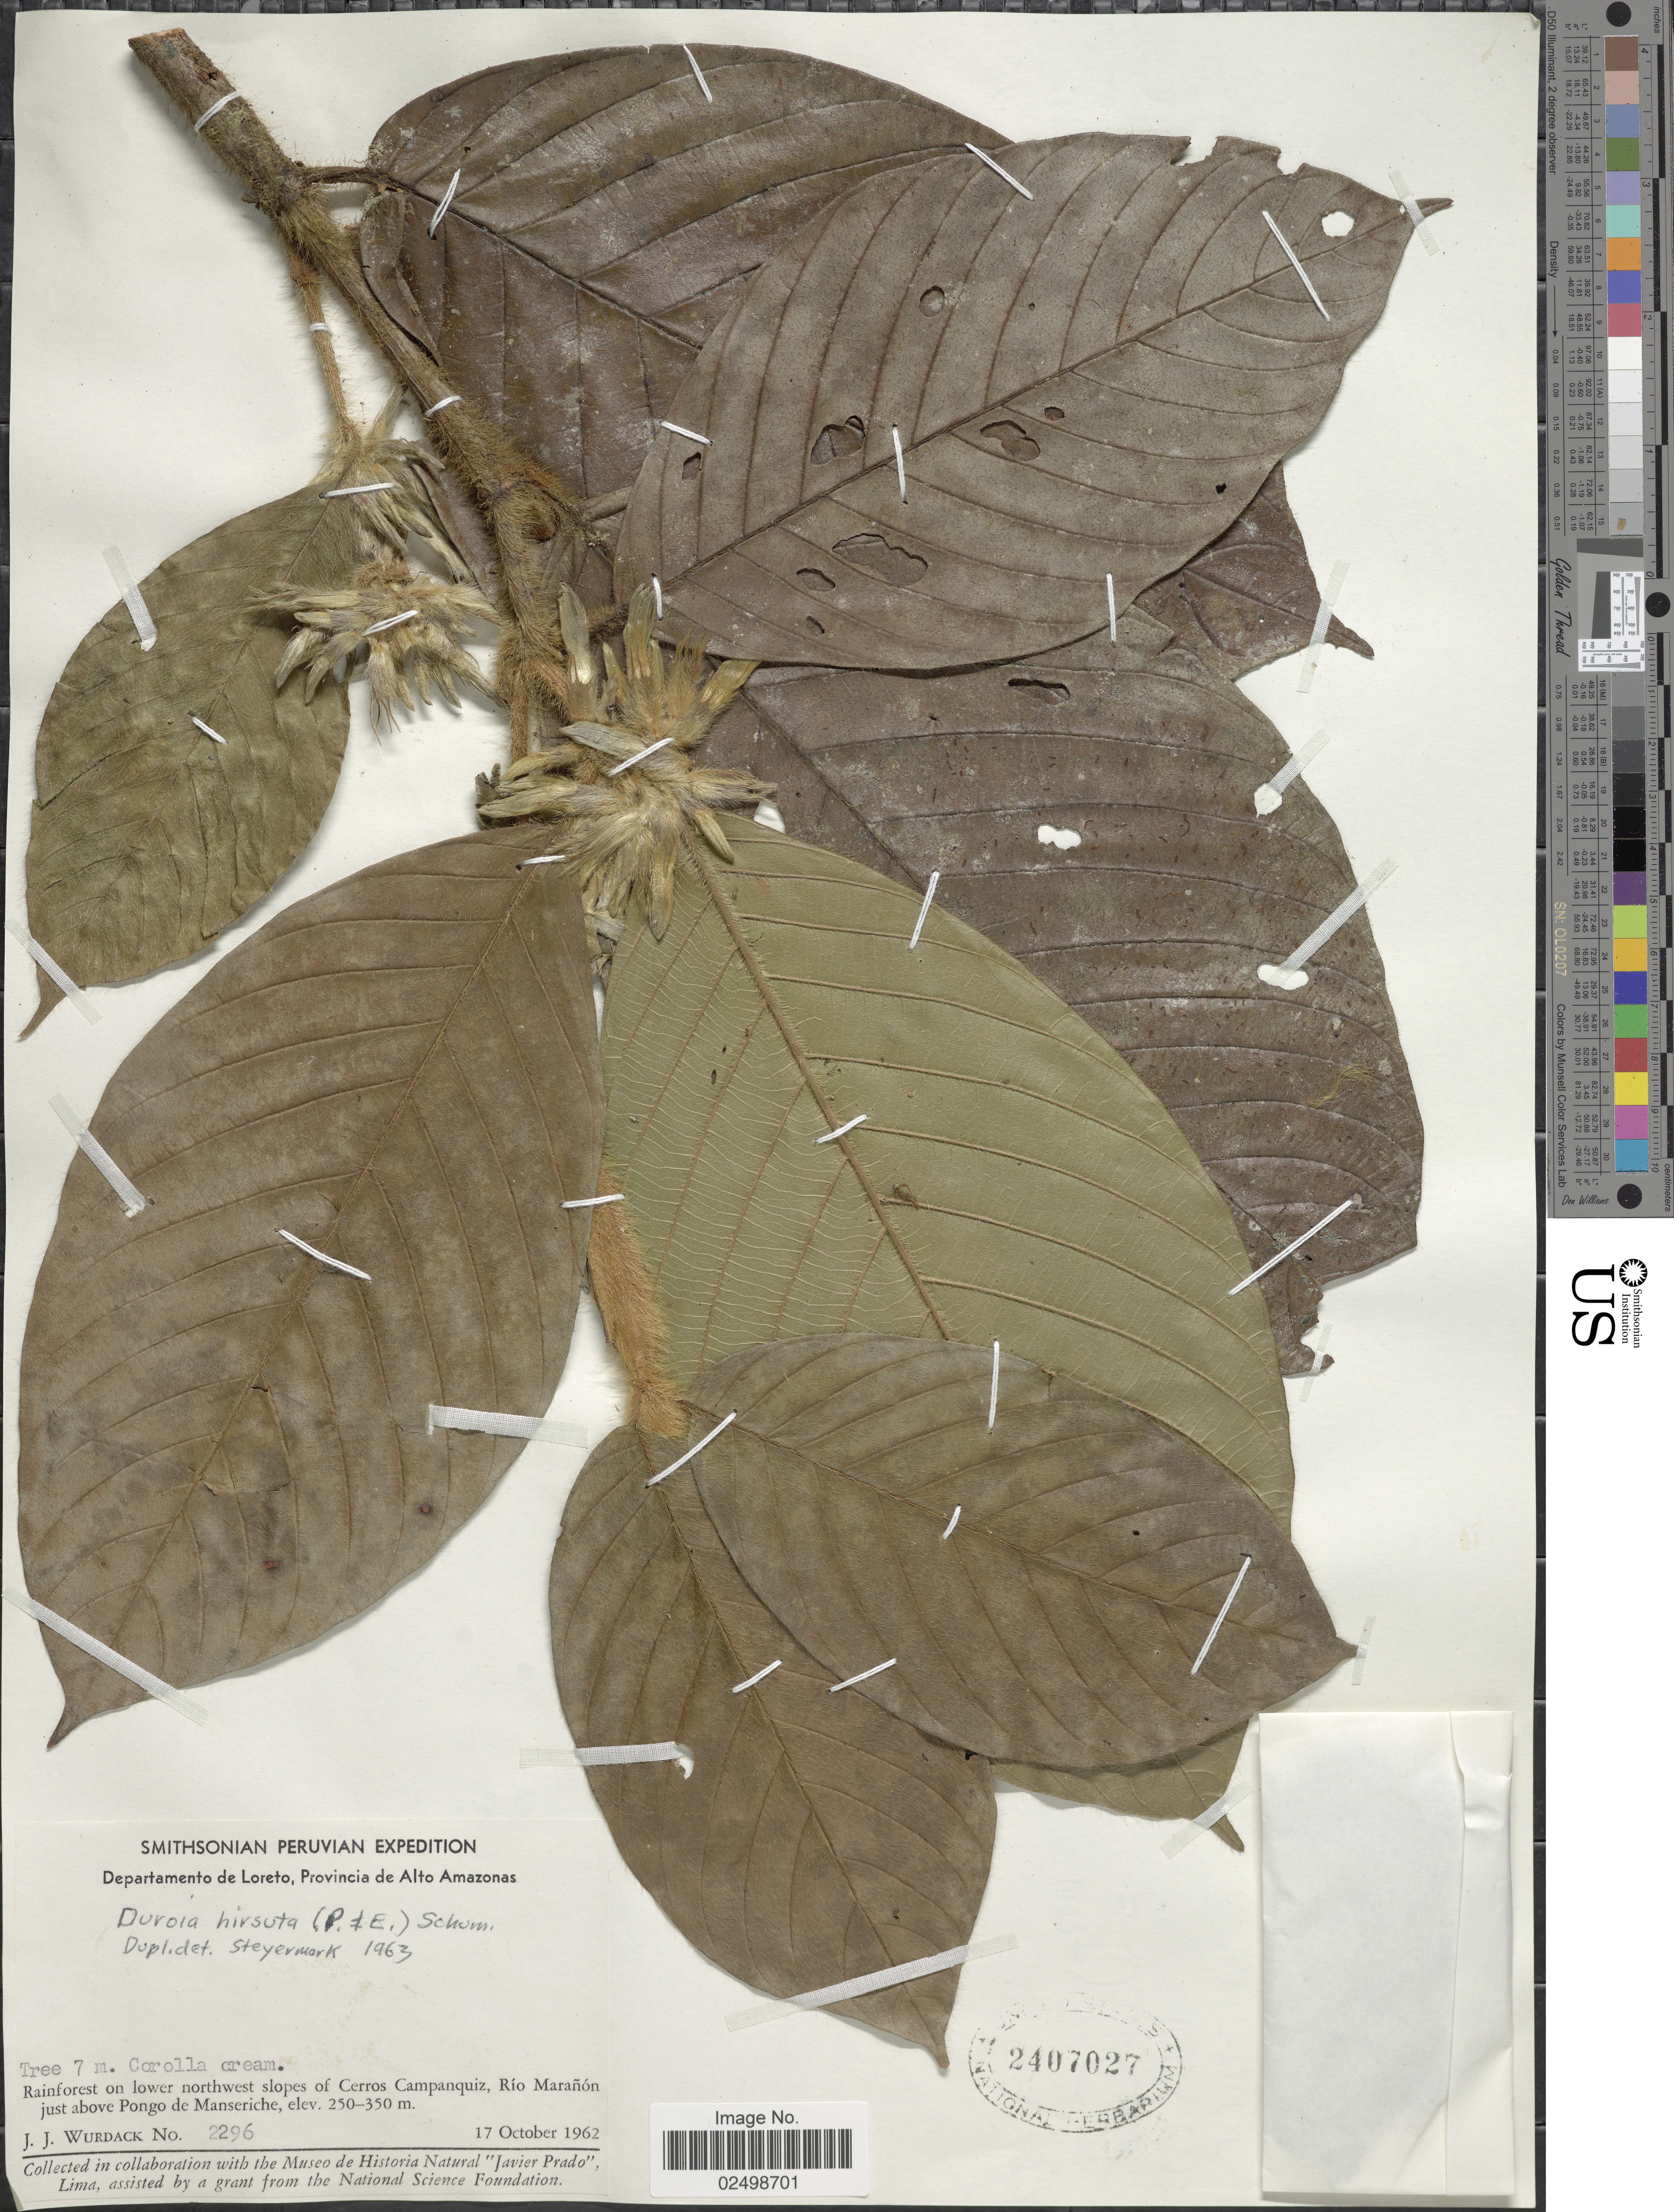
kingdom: Plantae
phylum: Tracheophyta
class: Magnoliopsida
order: Gentianales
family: Rubiaceae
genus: Duroia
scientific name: Duroia hirsuta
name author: (Poepp.) K. Schum.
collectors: J. J. Wurdack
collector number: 2296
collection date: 1962-10-17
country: Peru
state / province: Loreto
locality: Provincia de Alto Amazonas. Rainforest on lower northwest slopes of Cerros Campanquiz, Rio Maranon just above Pongo de Manseriche.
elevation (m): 250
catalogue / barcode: US 2407027